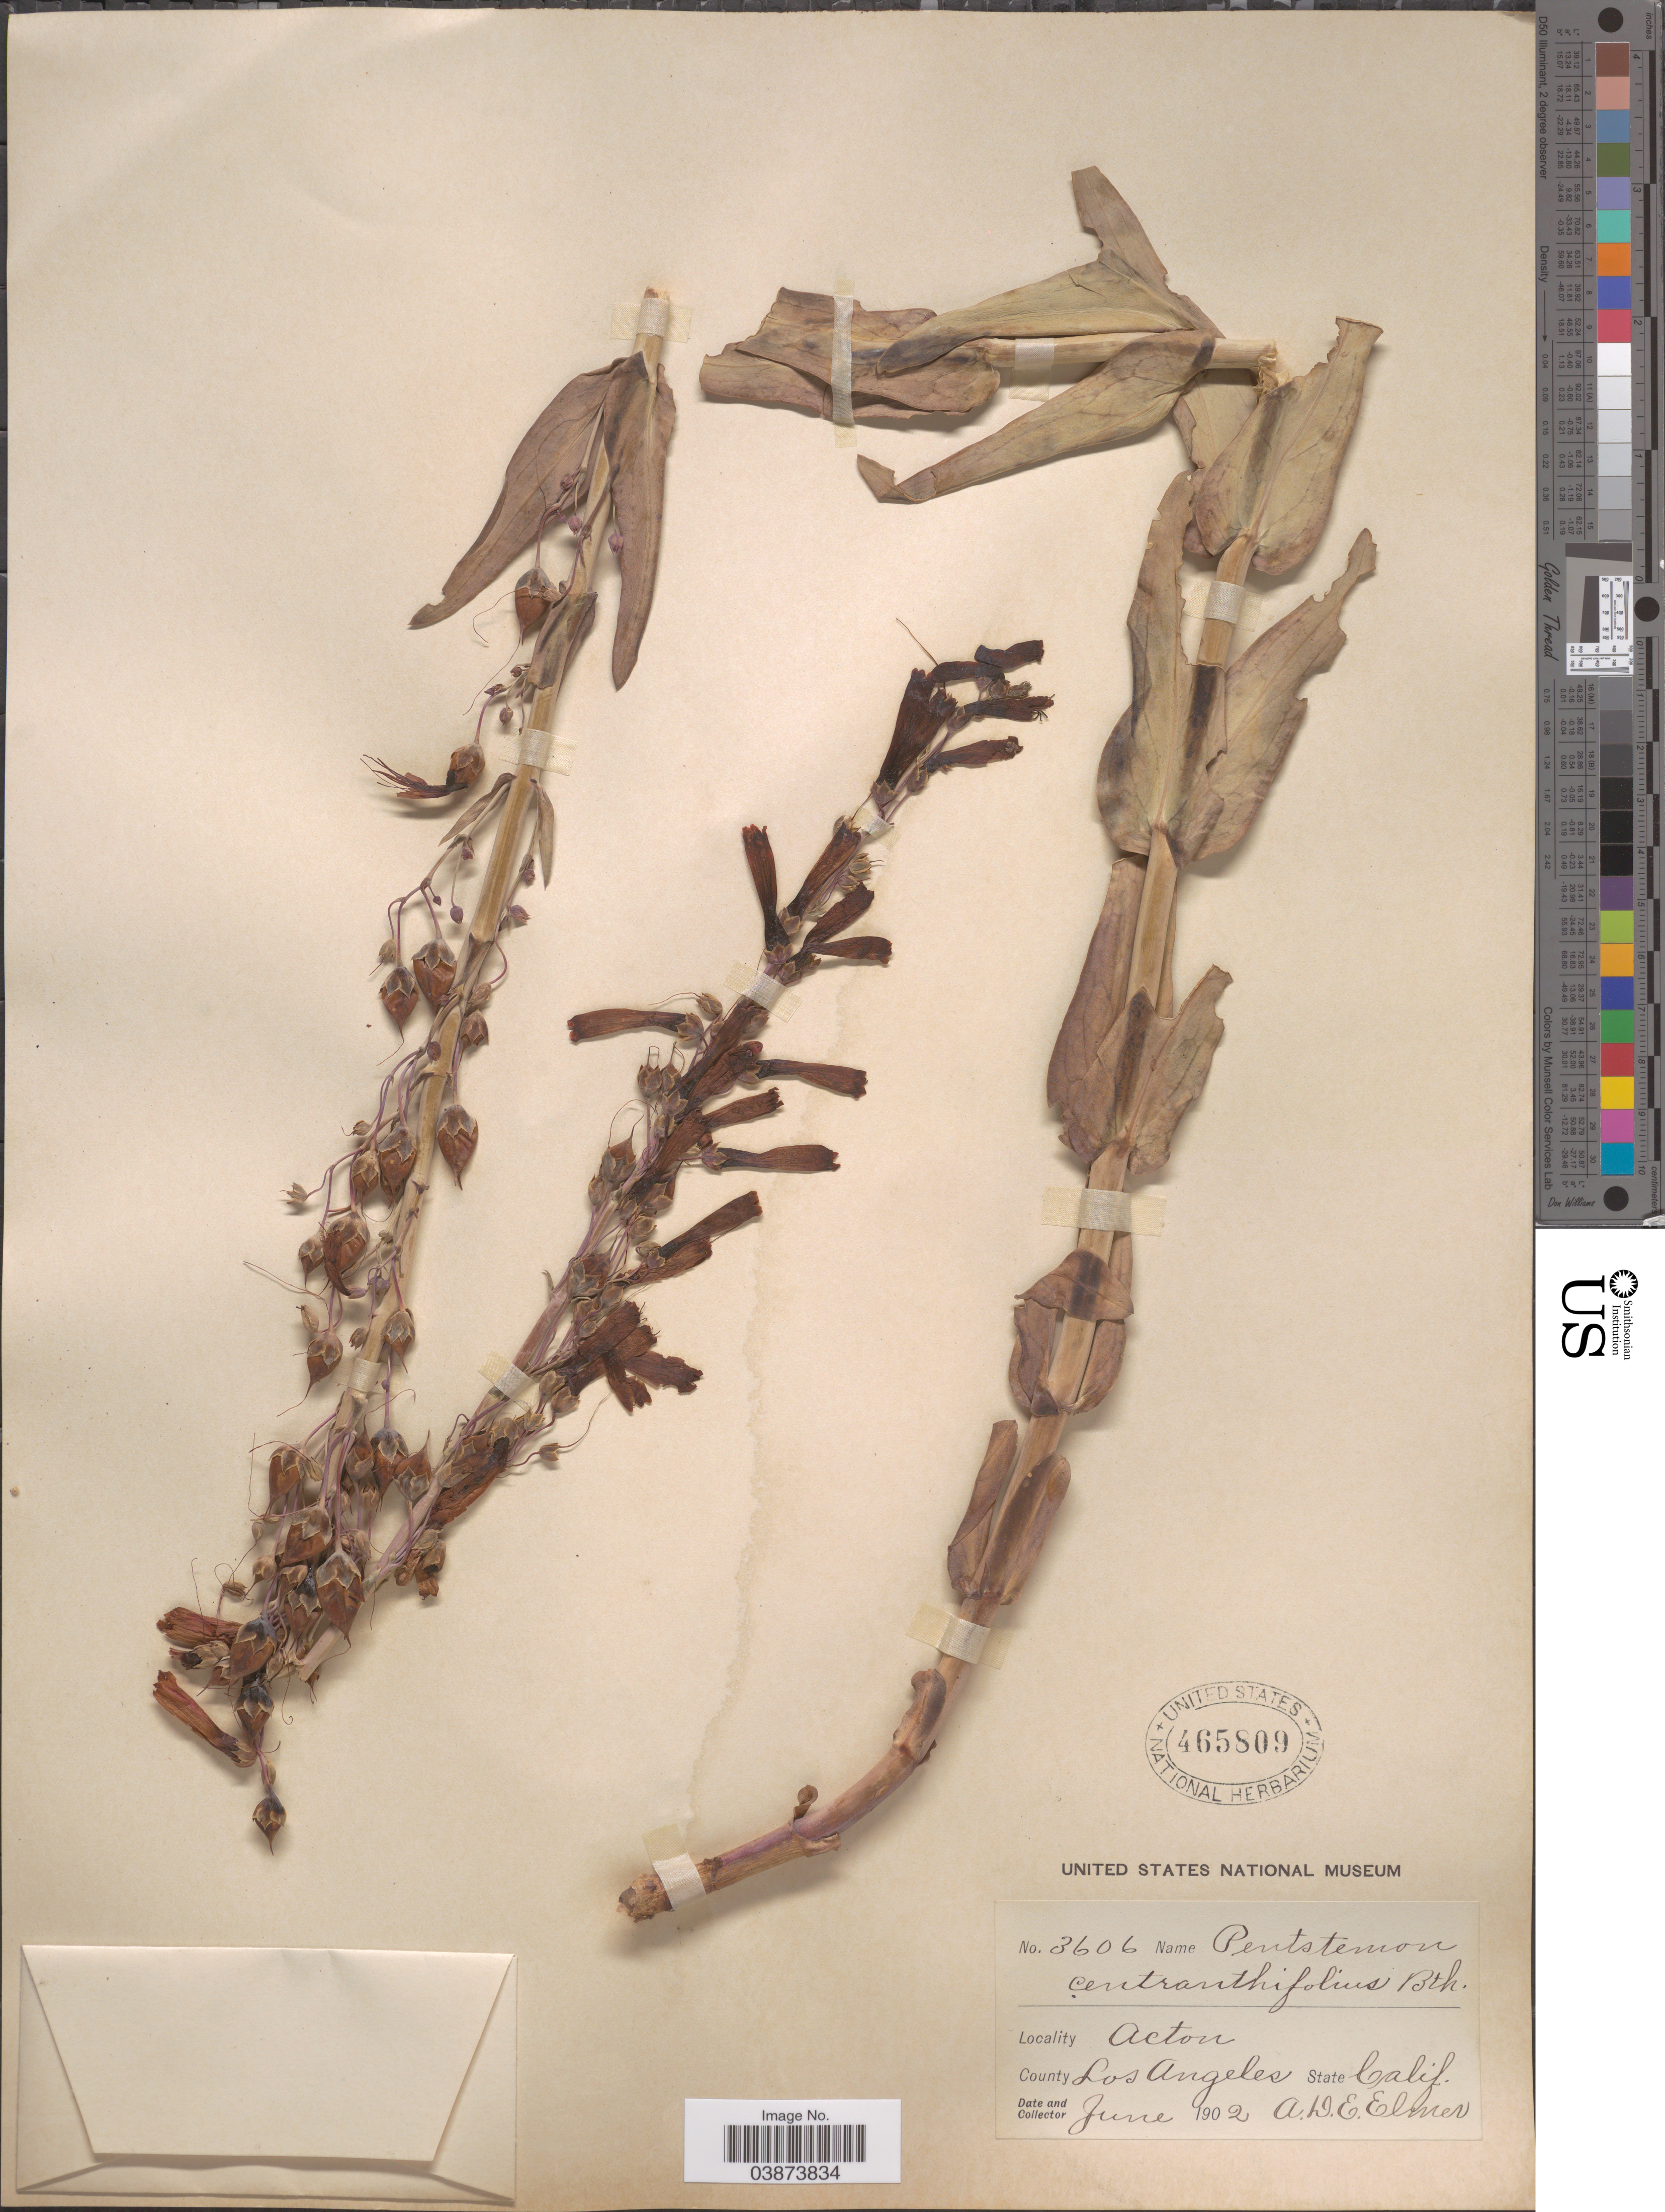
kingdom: Plantae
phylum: Tracheophyta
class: Magnoliopsida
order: Lamiales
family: Plantaginaceae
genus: Penstemon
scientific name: Penstemon centranthifolius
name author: Benth.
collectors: A. D. E. Elmer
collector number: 3606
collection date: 1902-06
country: United States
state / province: California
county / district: Los Angeles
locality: Acton. County Los Angeles.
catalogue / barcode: US 465809